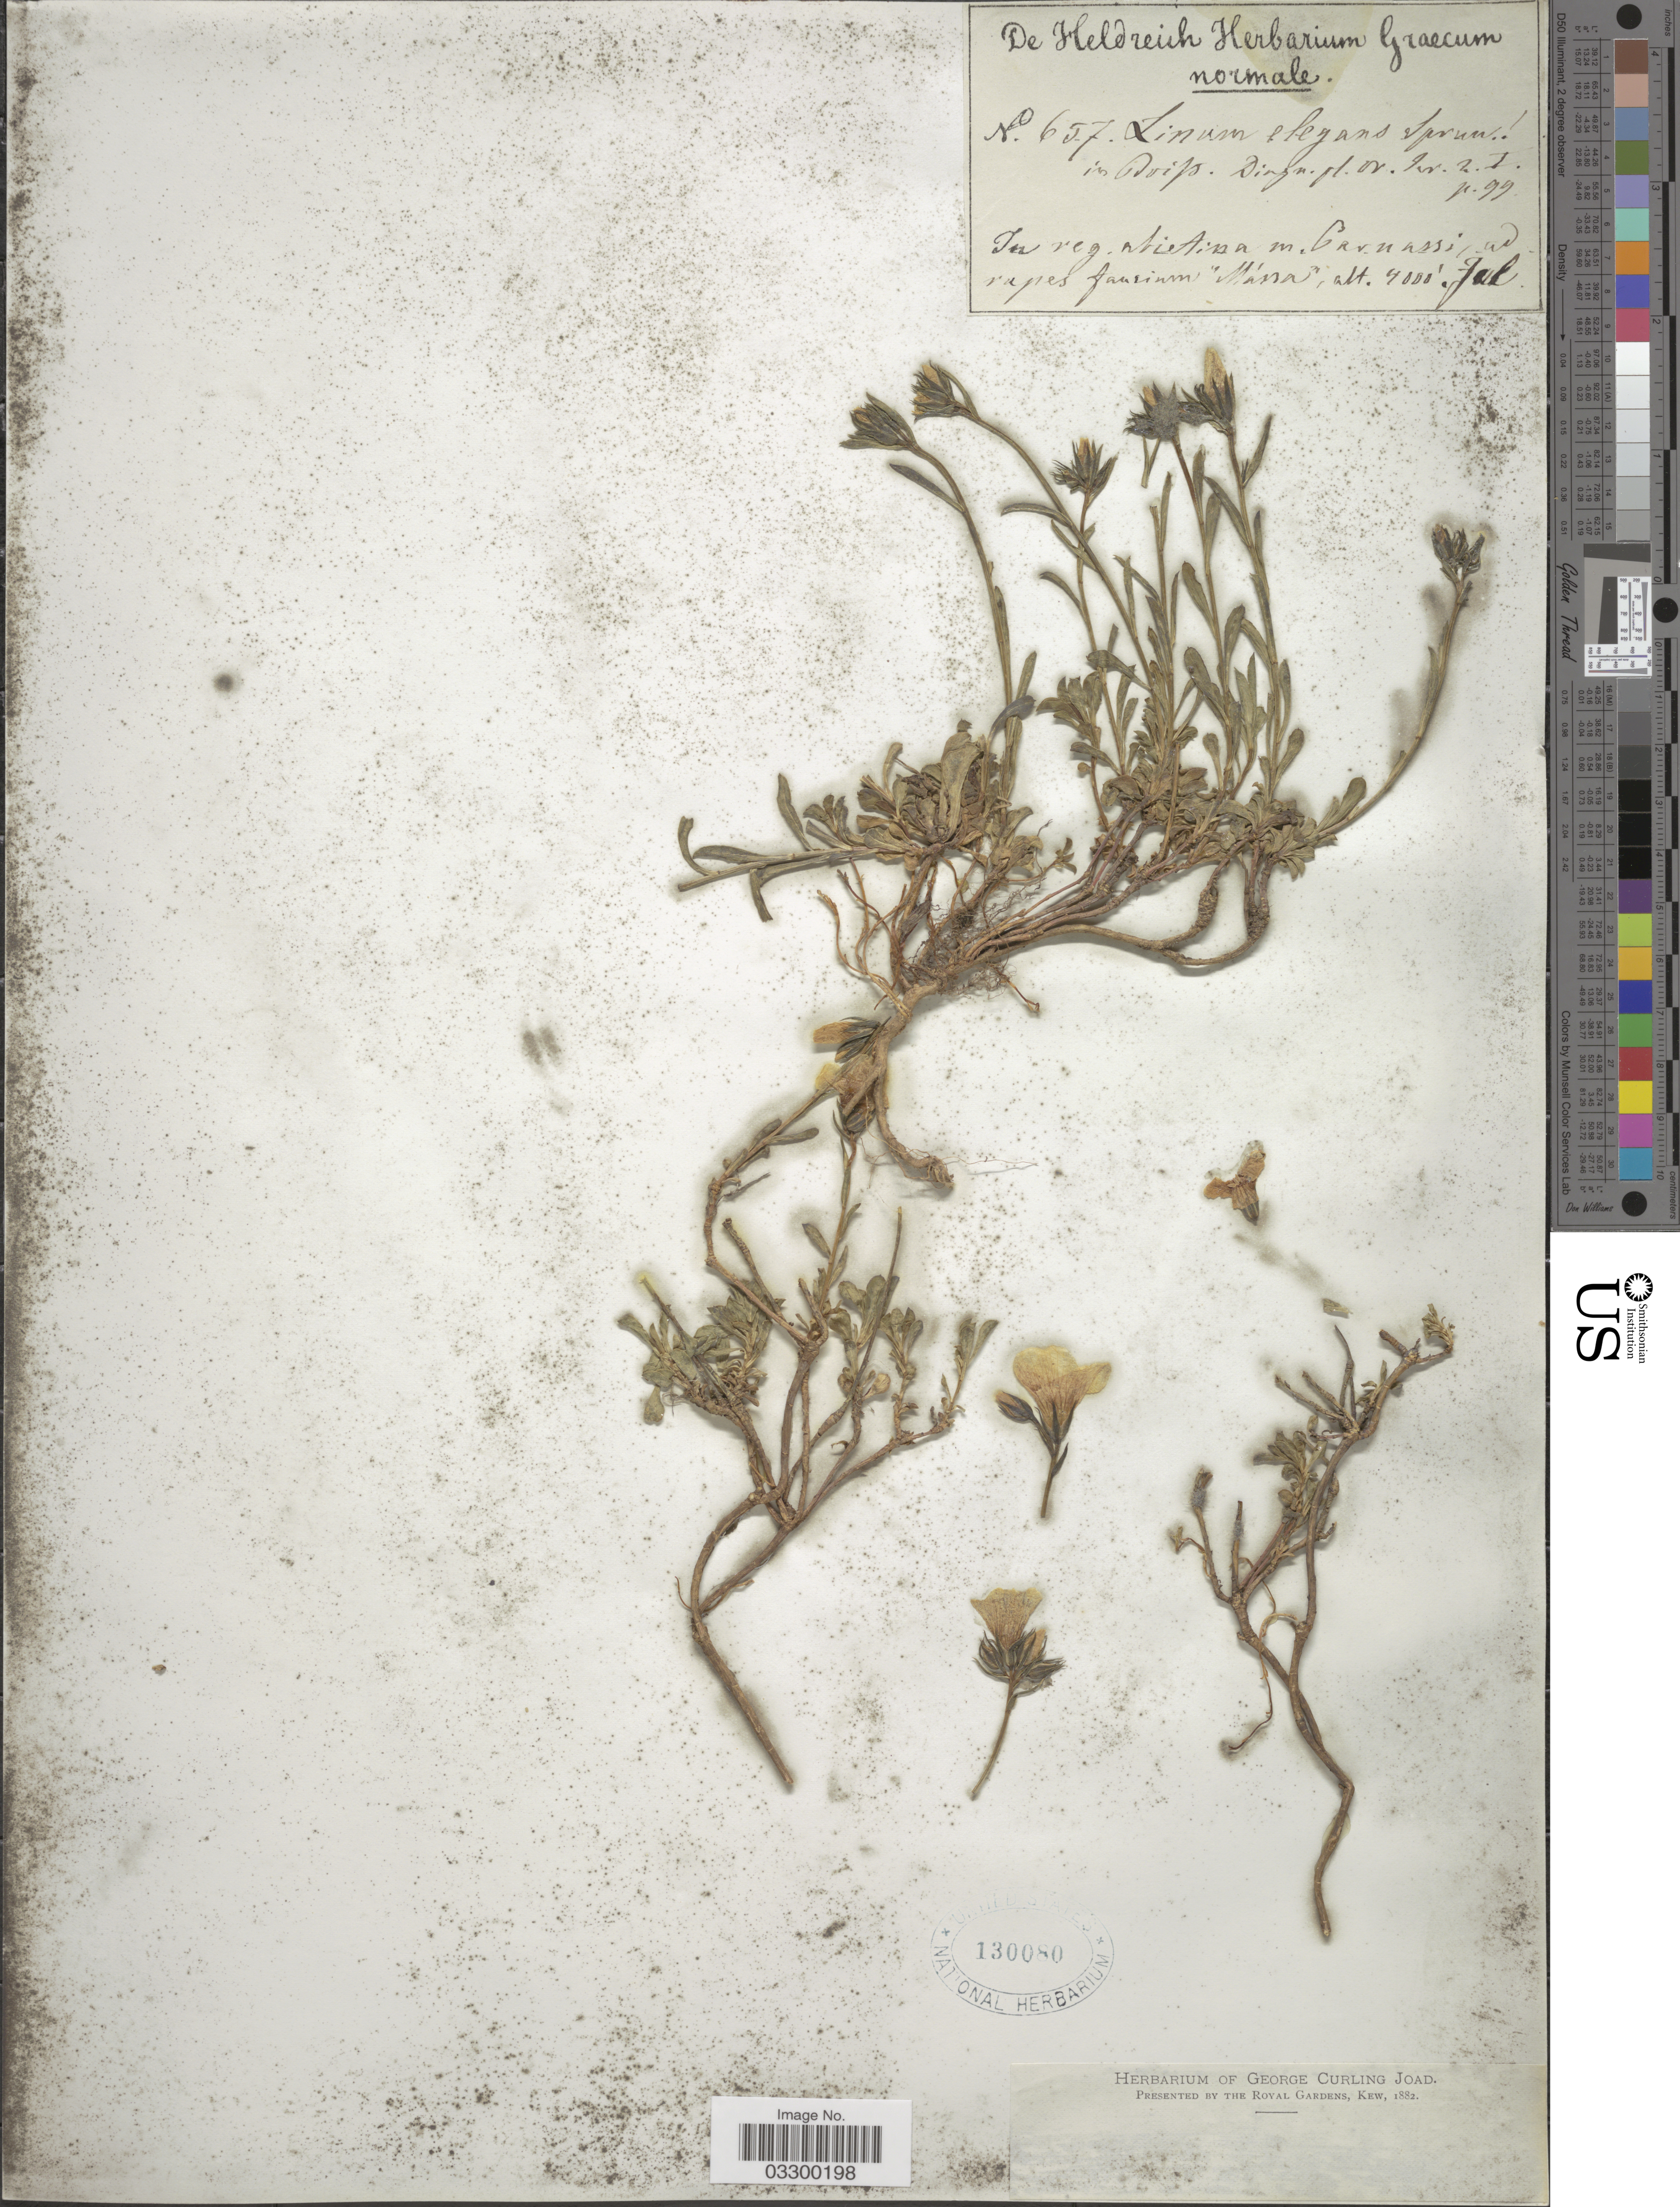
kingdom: Plantae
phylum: Tracheophyta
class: Magnoliopsida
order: Malpighiales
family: Linaceae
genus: Linum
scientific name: Linum elegans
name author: Spruner ex Boiss.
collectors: ex herb. De Heldreich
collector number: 657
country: Greece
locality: In reg. abietina m. Parnassi, ad rupes faurium "Mássa".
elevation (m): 1219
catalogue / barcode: US 130080